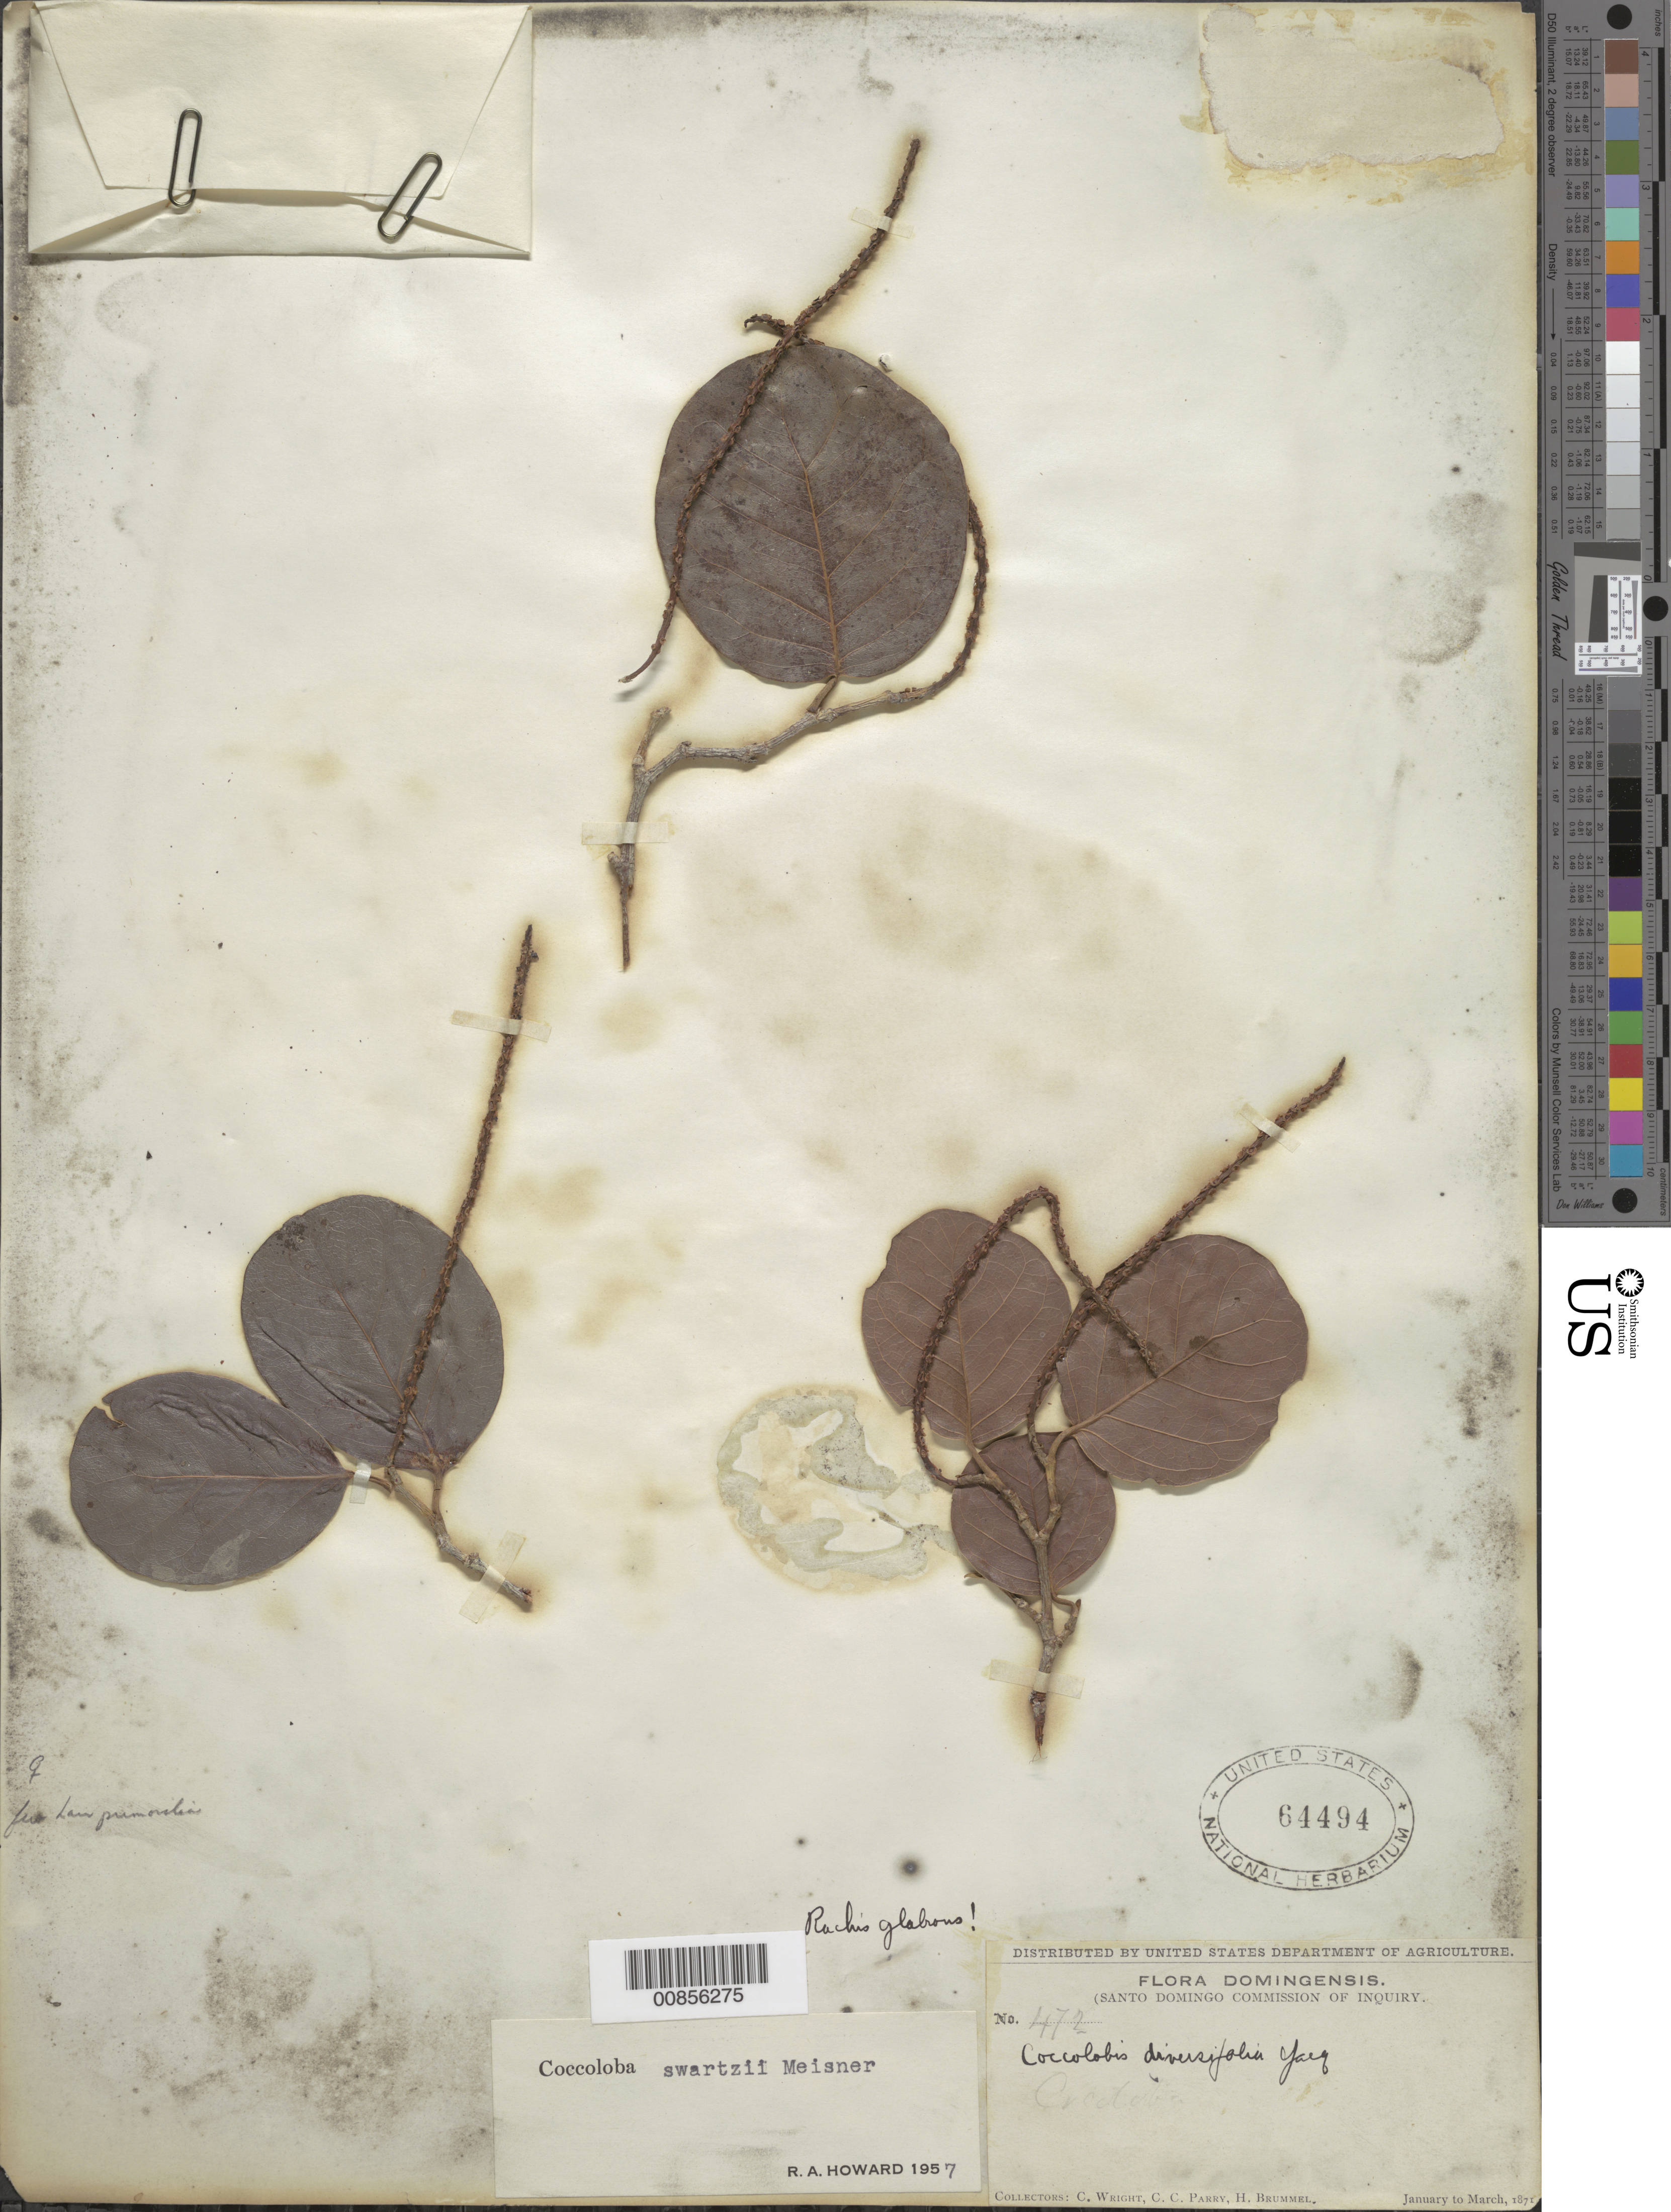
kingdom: Plantae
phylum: Tracheophyta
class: Magnoliopsida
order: Caryophyllales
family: Polygonaceae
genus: Coccoloba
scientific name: Coccoloba swartzii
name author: Meisn.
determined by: Howard, R. A.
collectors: C. Wright, C. C. Parry & H. Brummel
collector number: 472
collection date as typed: Jan 1871 to -- Mar 1871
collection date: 1871-01/1871-03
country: Dominican Republic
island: Hispaniola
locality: Dominican Republic.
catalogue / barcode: US 64494